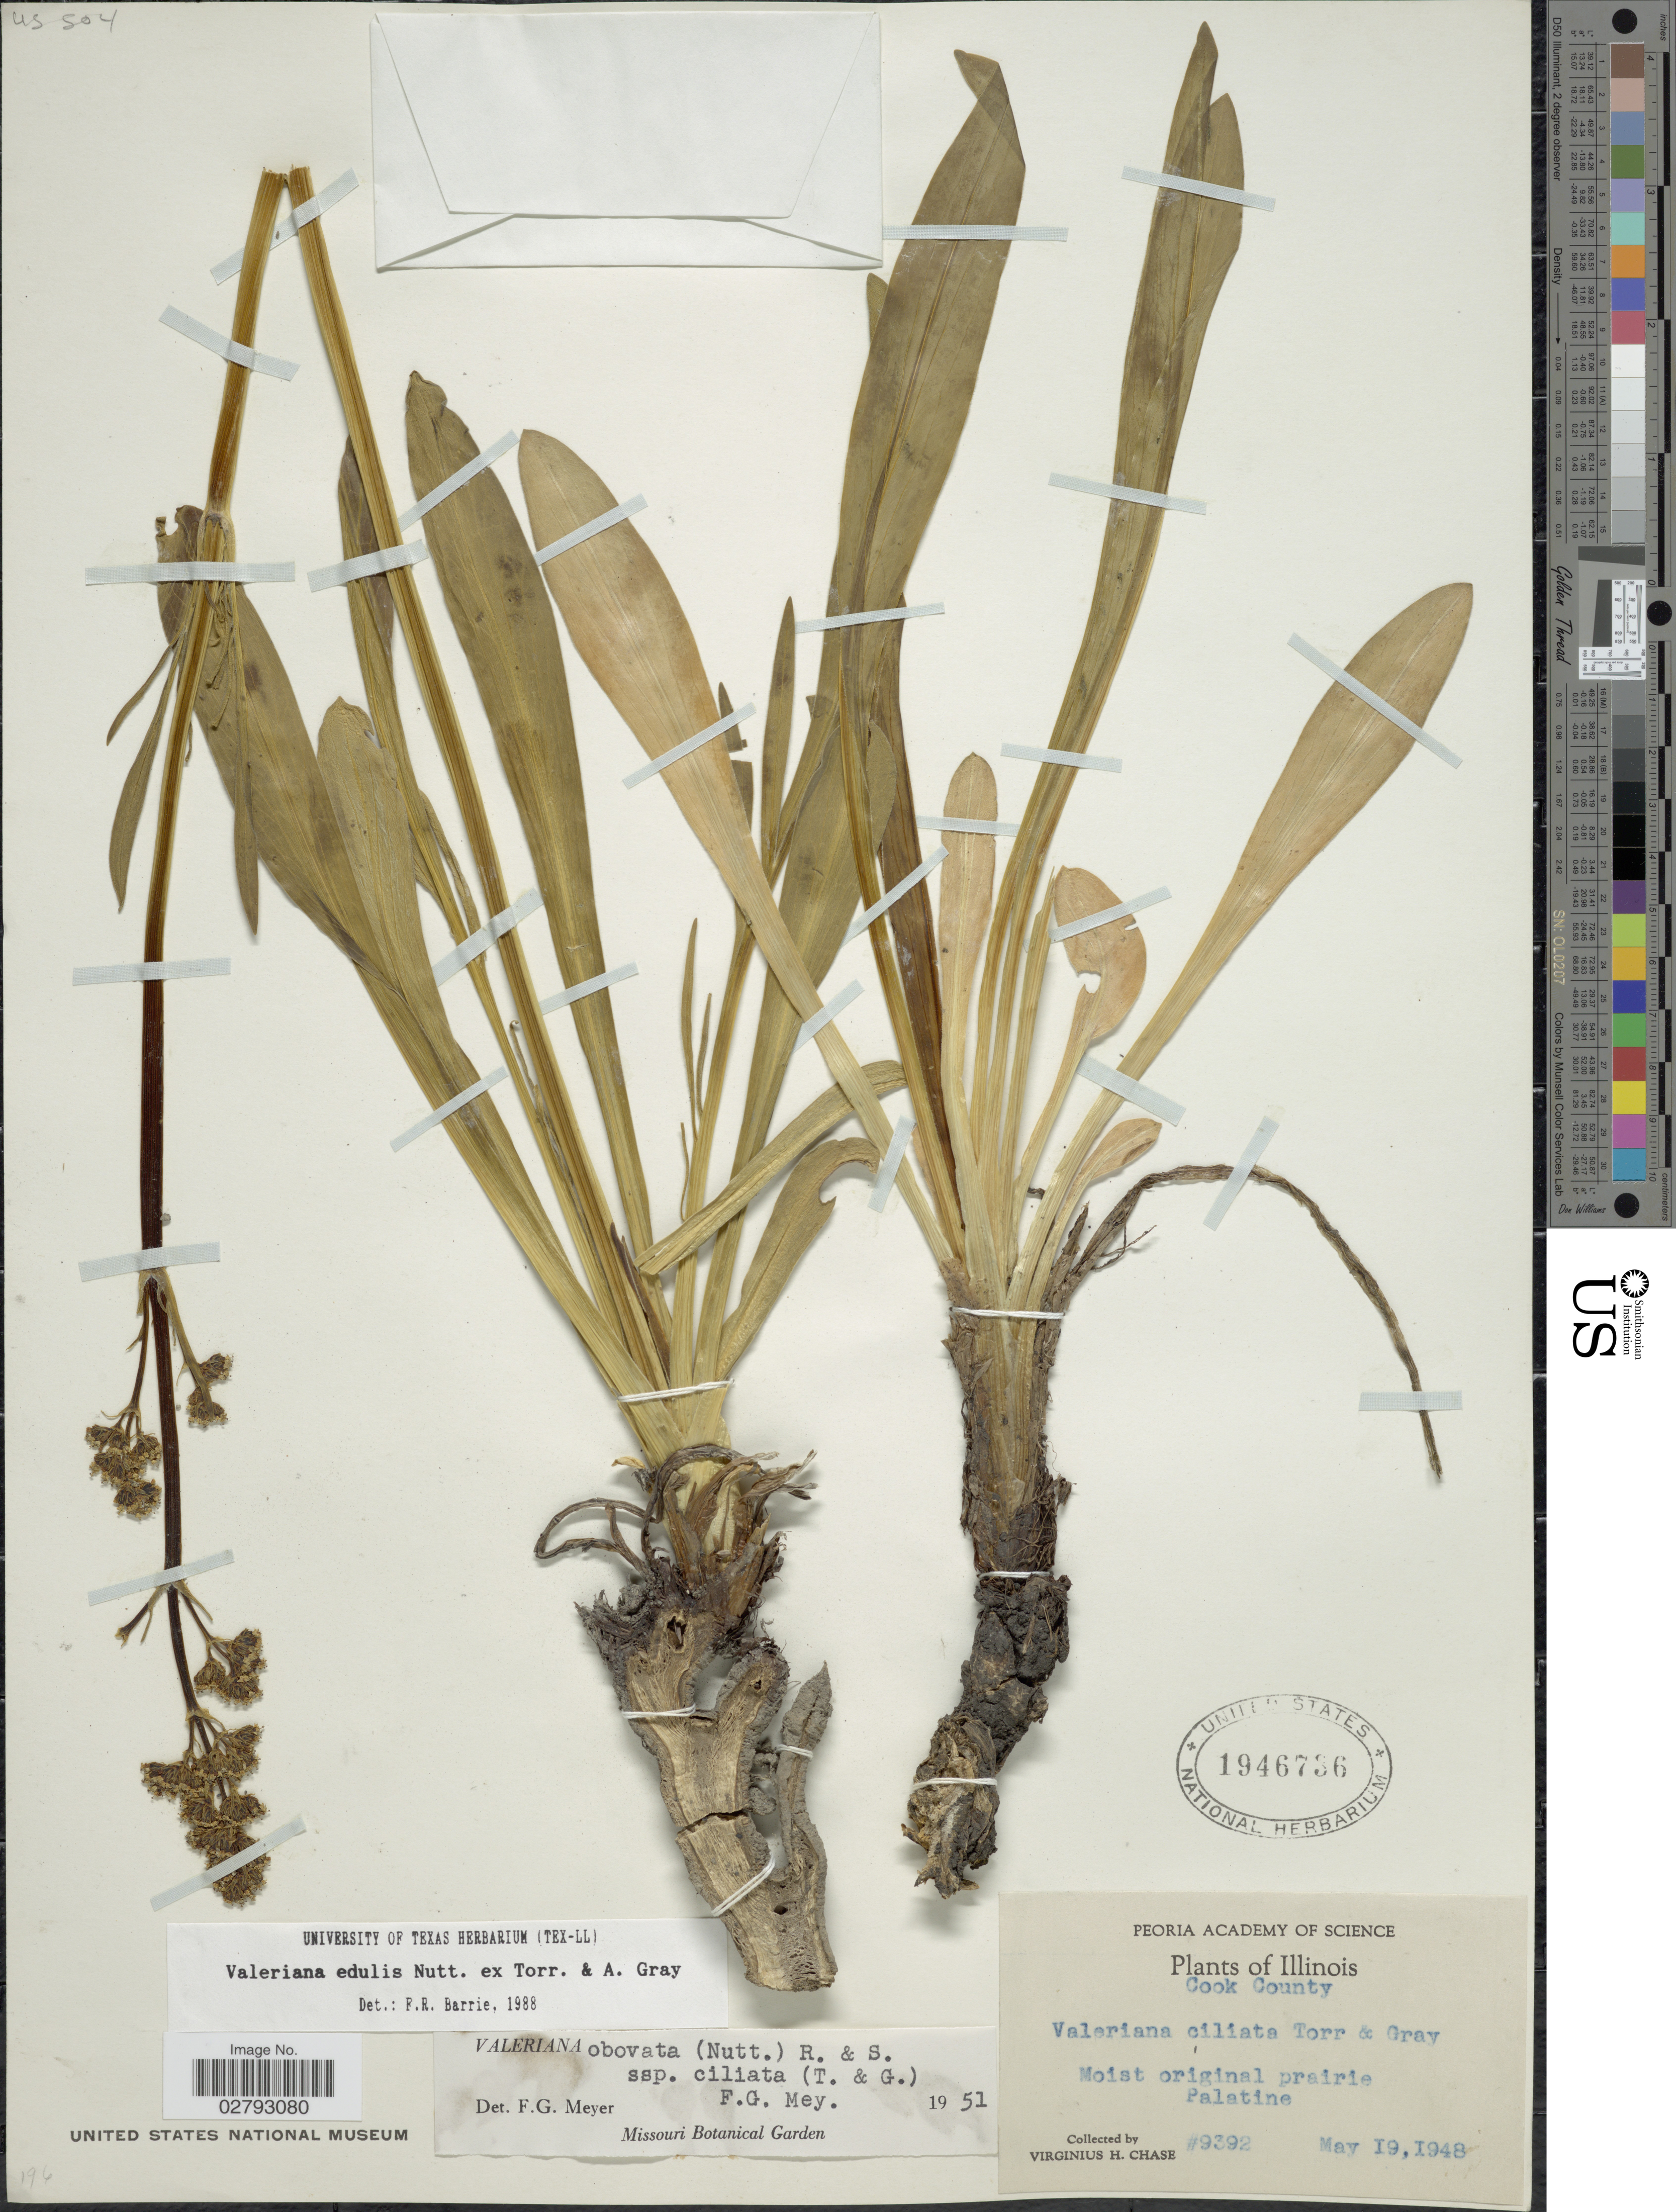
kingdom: Plantae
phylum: Tracheophyta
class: Magnoliopsida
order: Dipsacales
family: Caprifoliaceae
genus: Valeriana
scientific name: Valeriana edulis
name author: Nutt.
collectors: V. H. Chase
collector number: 9392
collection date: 1948-05-19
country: United States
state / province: Illinois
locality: Cook County. Moist original prairie Palatine.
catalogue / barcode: US 1946736